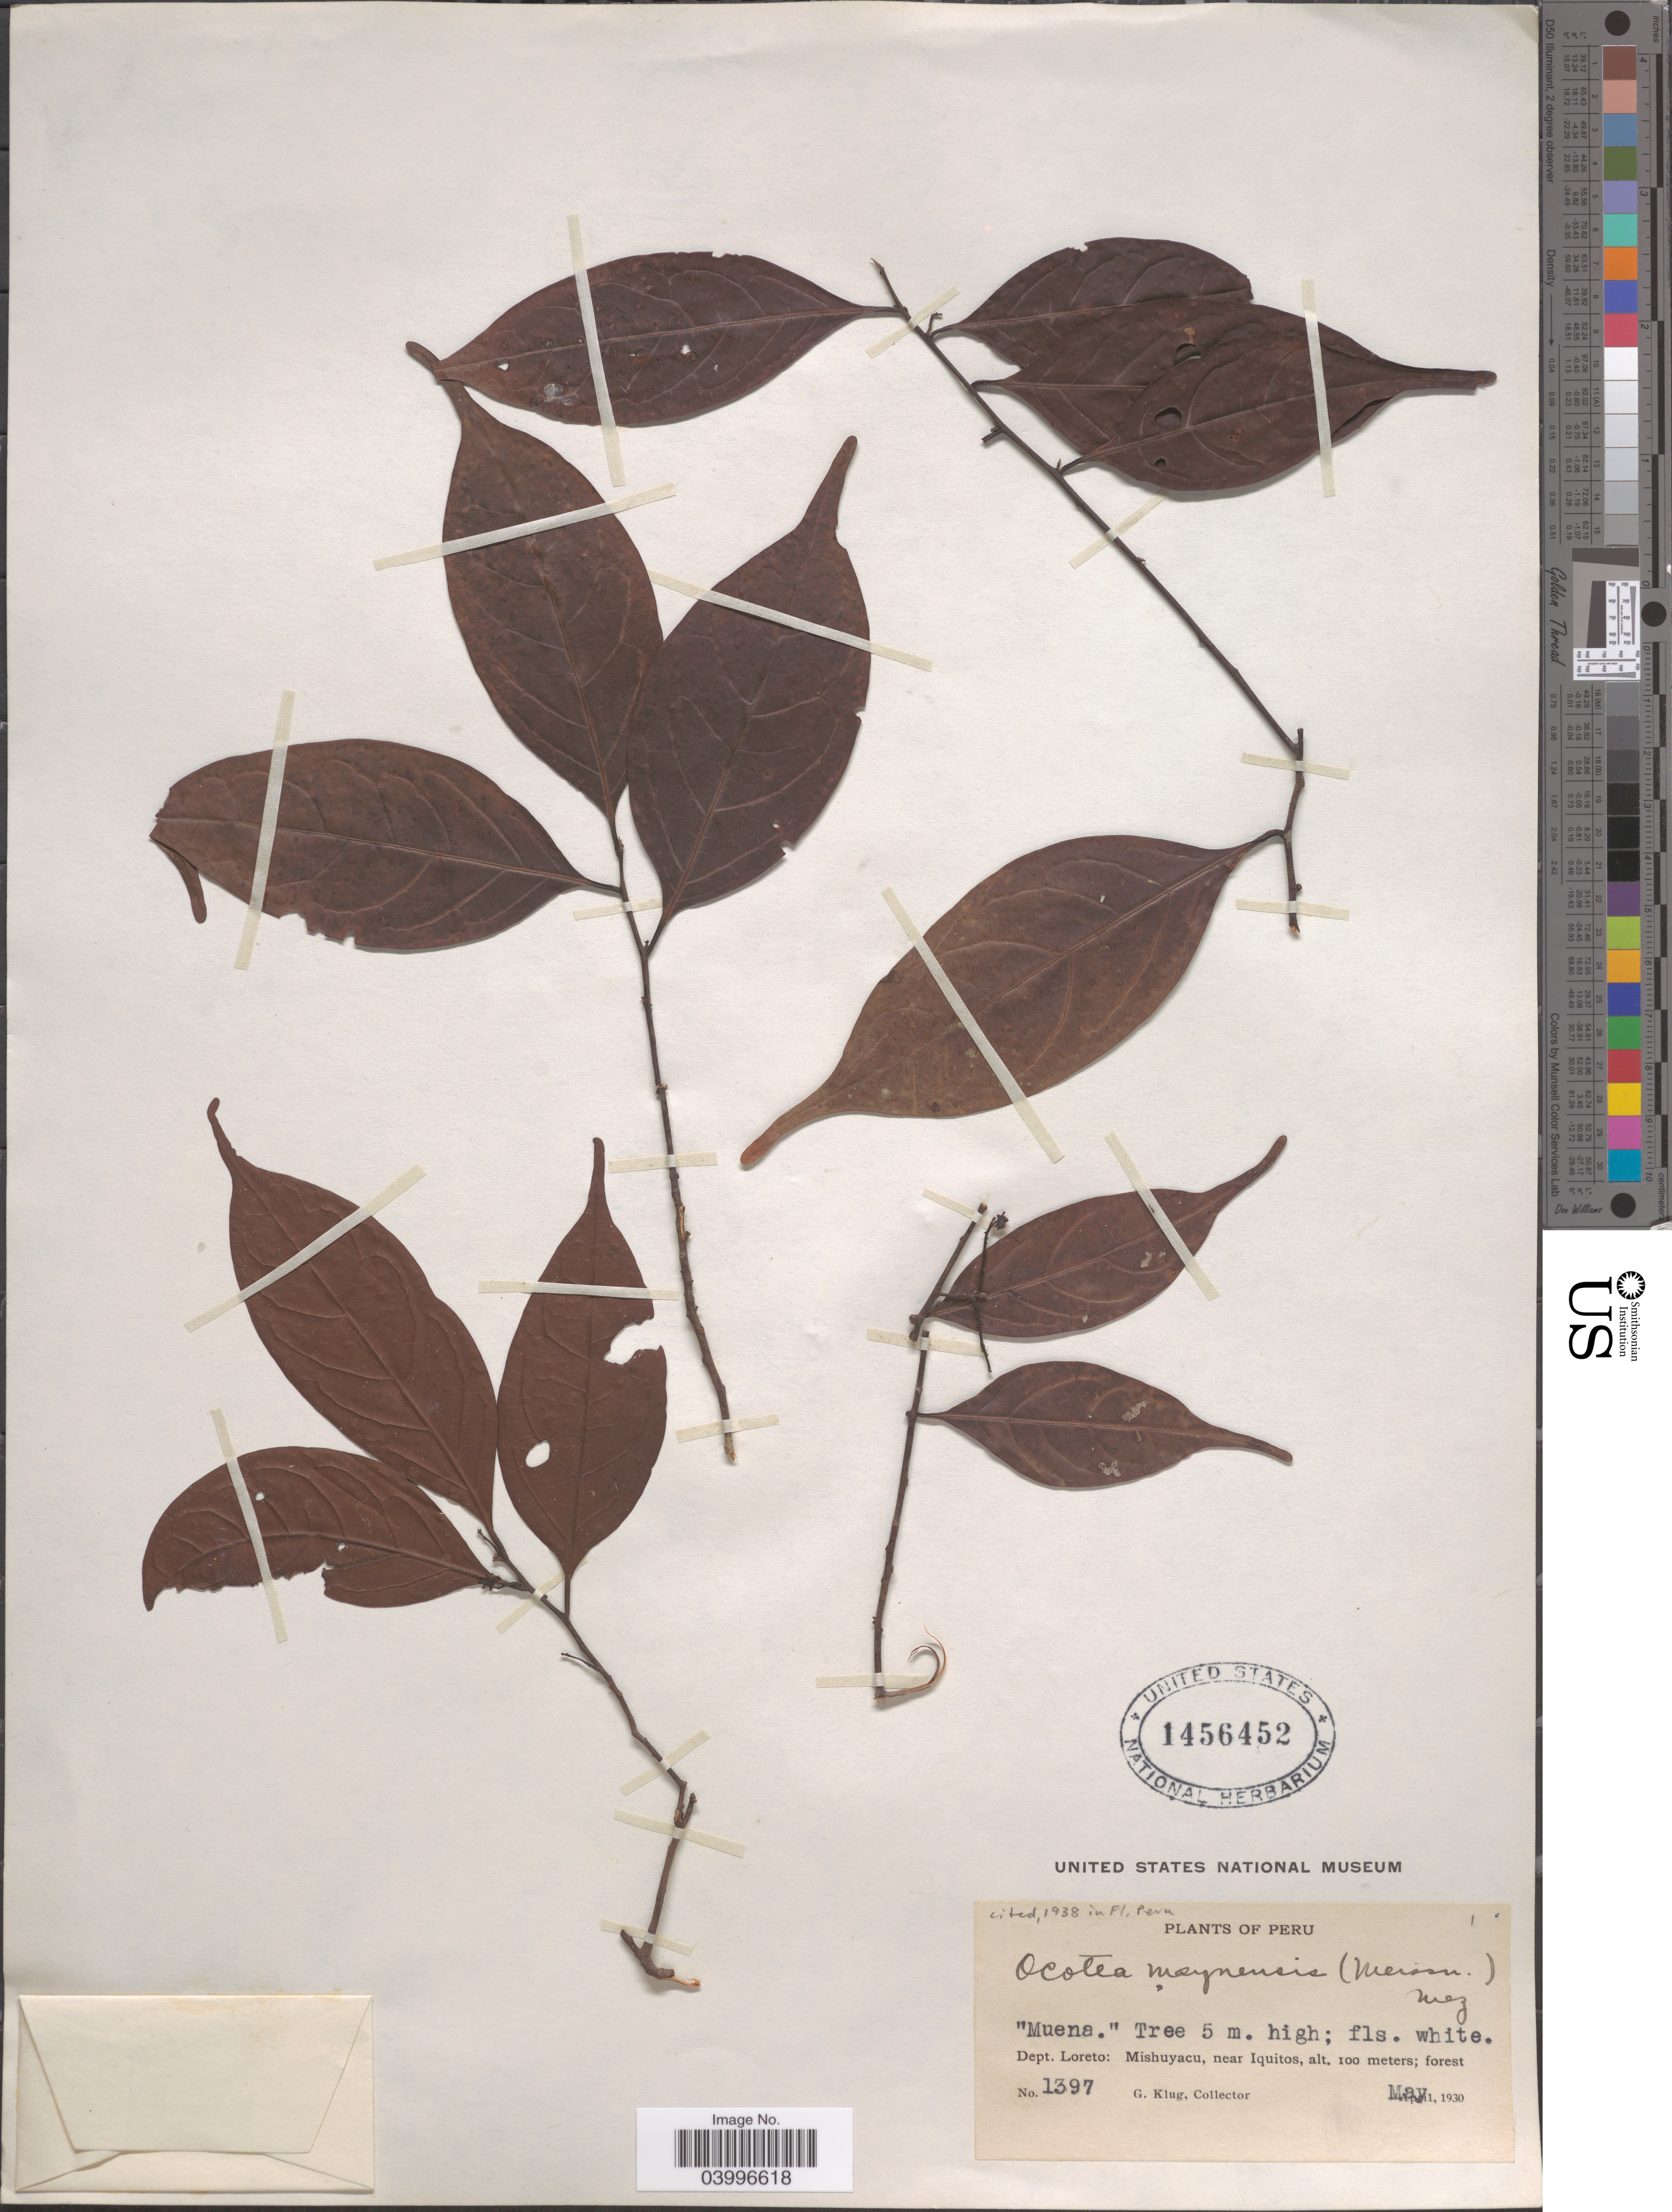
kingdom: Plantae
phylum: Tracheophyta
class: Magnoliopsida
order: Laurales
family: Lauraceae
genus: Ocotea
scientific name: Ocotea maynensis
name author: (Meisn.) Mez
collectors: G. Klug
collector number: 1397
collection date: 1930-05-11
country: Peru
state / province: Loreto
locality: Dept. Loreto: Mishuyacu, near Iquitos.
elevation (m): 100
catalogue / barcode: US 1456452